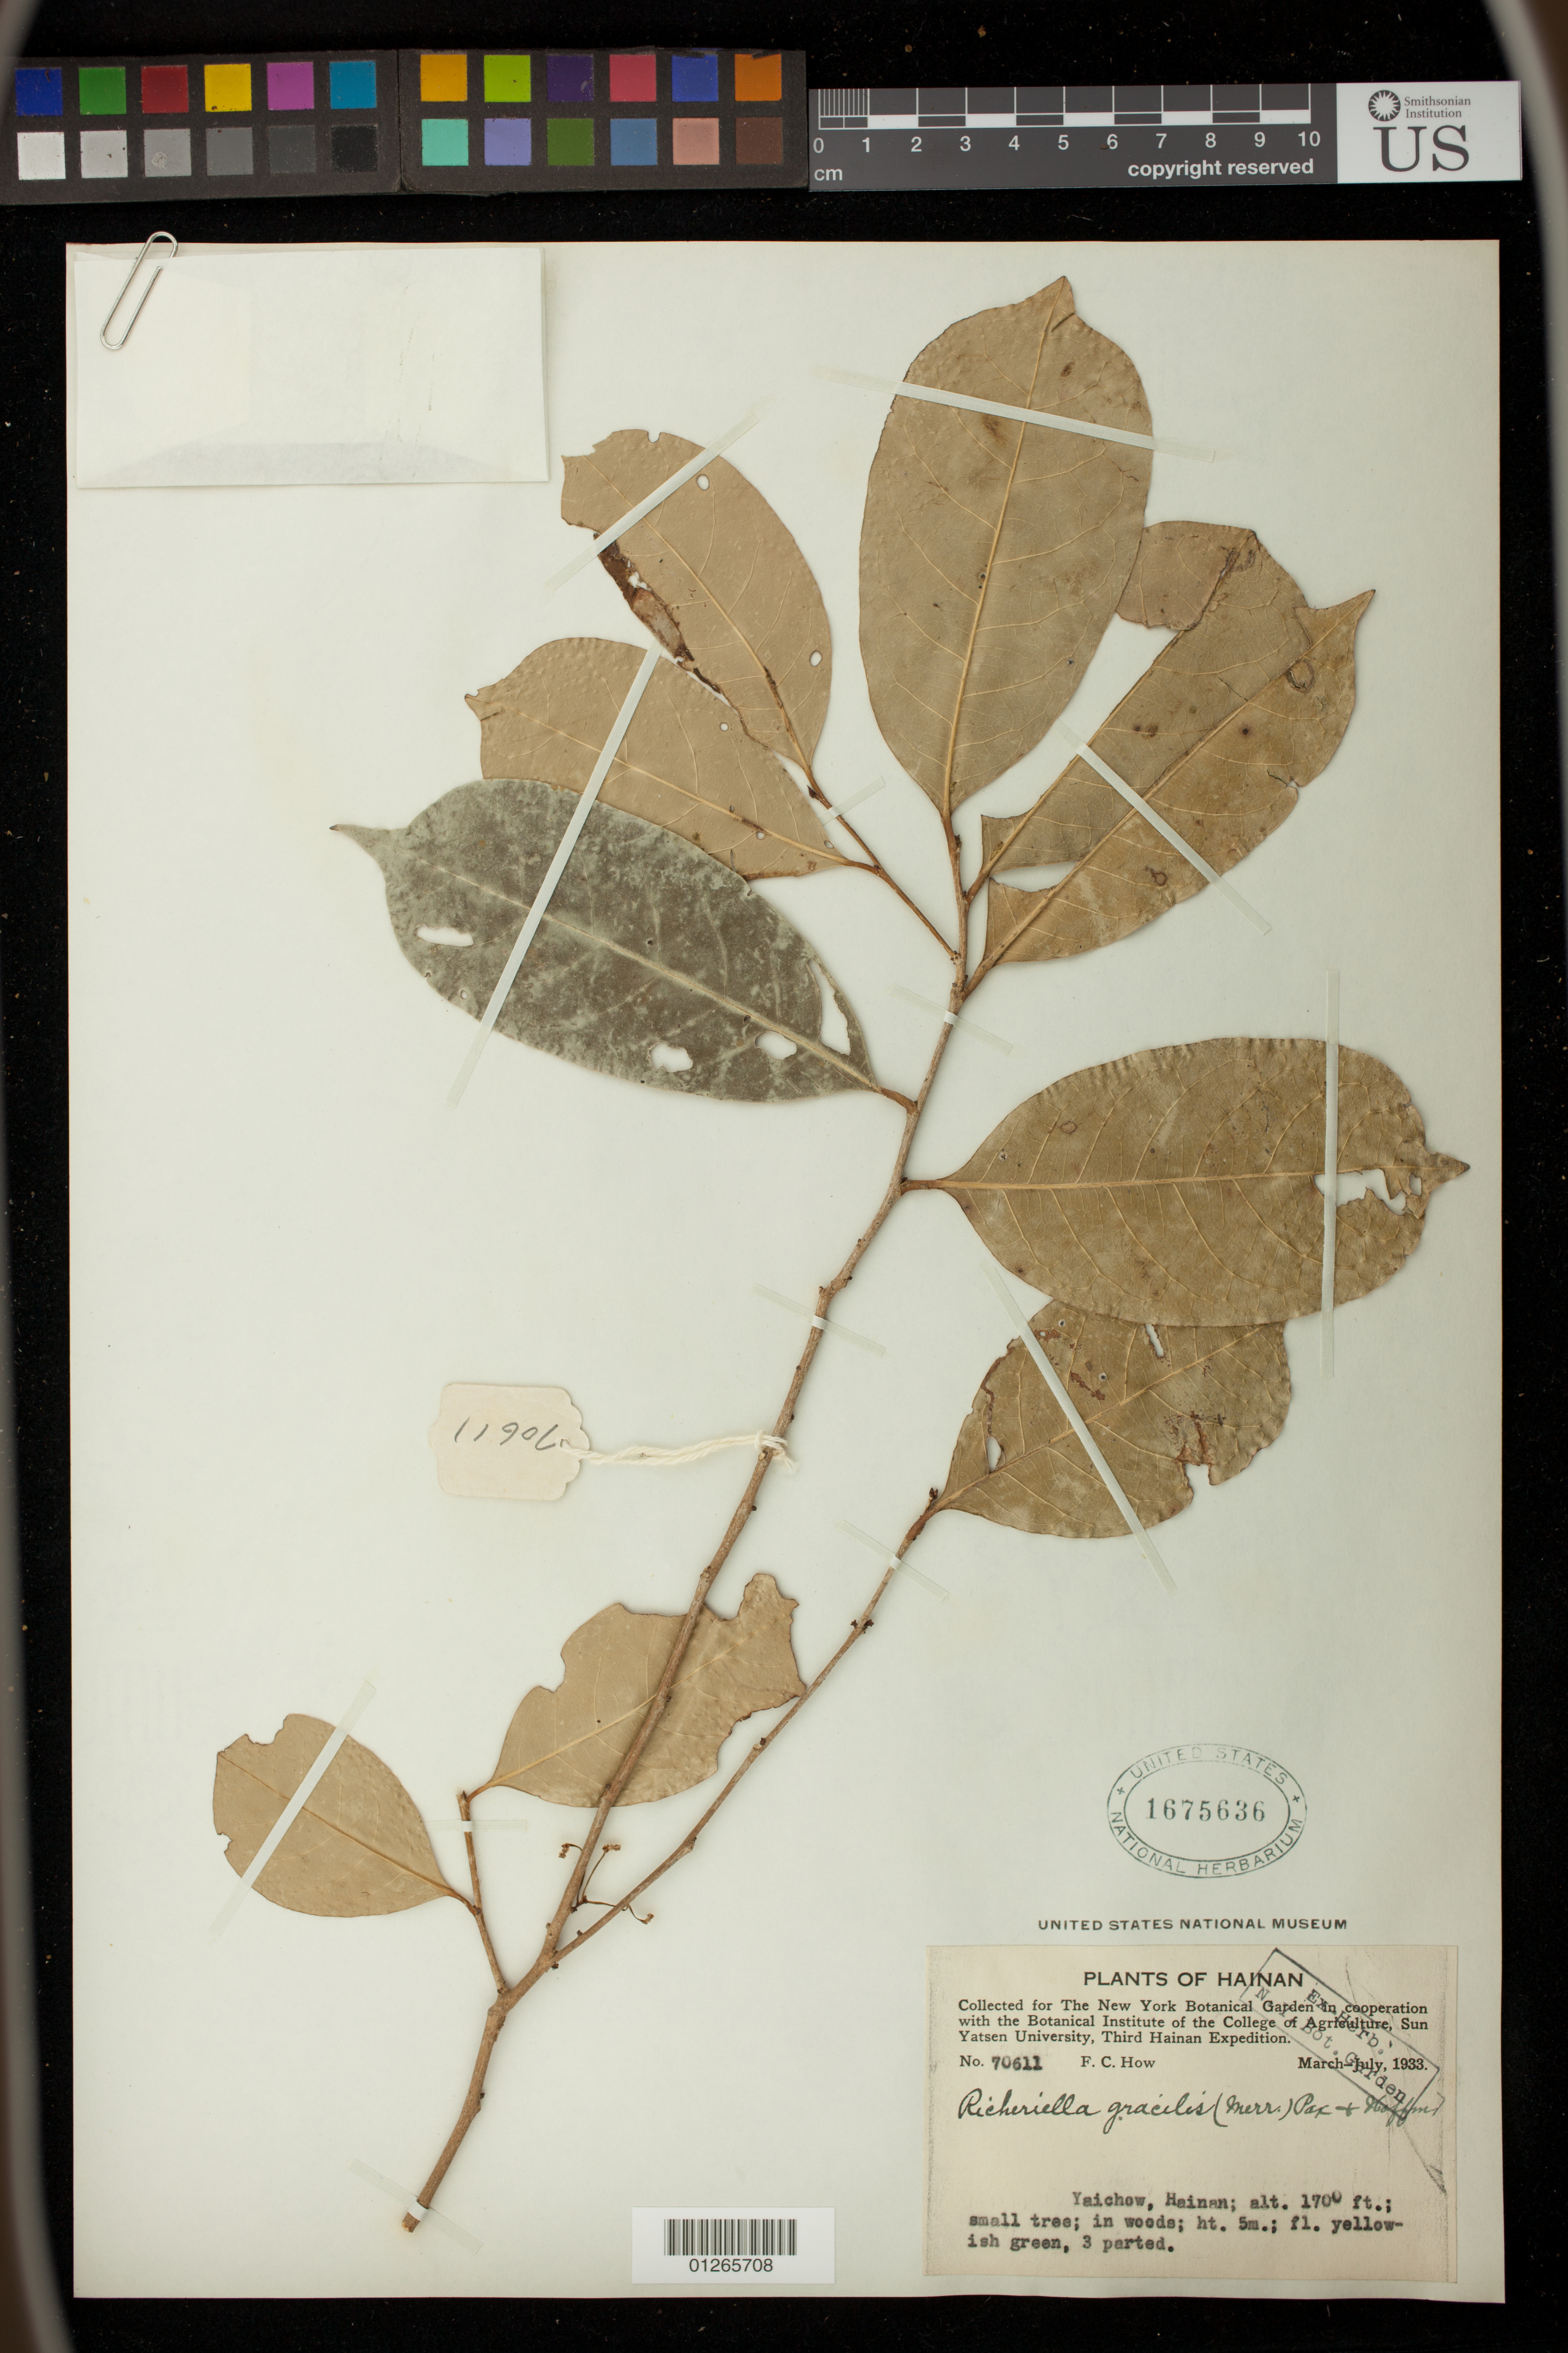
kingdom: Plantae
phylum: Tracheophyta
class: Magnoliopsida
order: Malpighiales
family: Phyllanthaceae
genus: Richeriella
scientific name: Richeriella gracilis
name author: (Merr.) Pax & K. Hoffm.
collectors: F. C. How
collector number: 70611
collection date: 1933-03-01/1933-07-01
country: China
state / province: Hainan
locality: Hainan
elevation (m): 519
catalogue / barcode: US 1675636